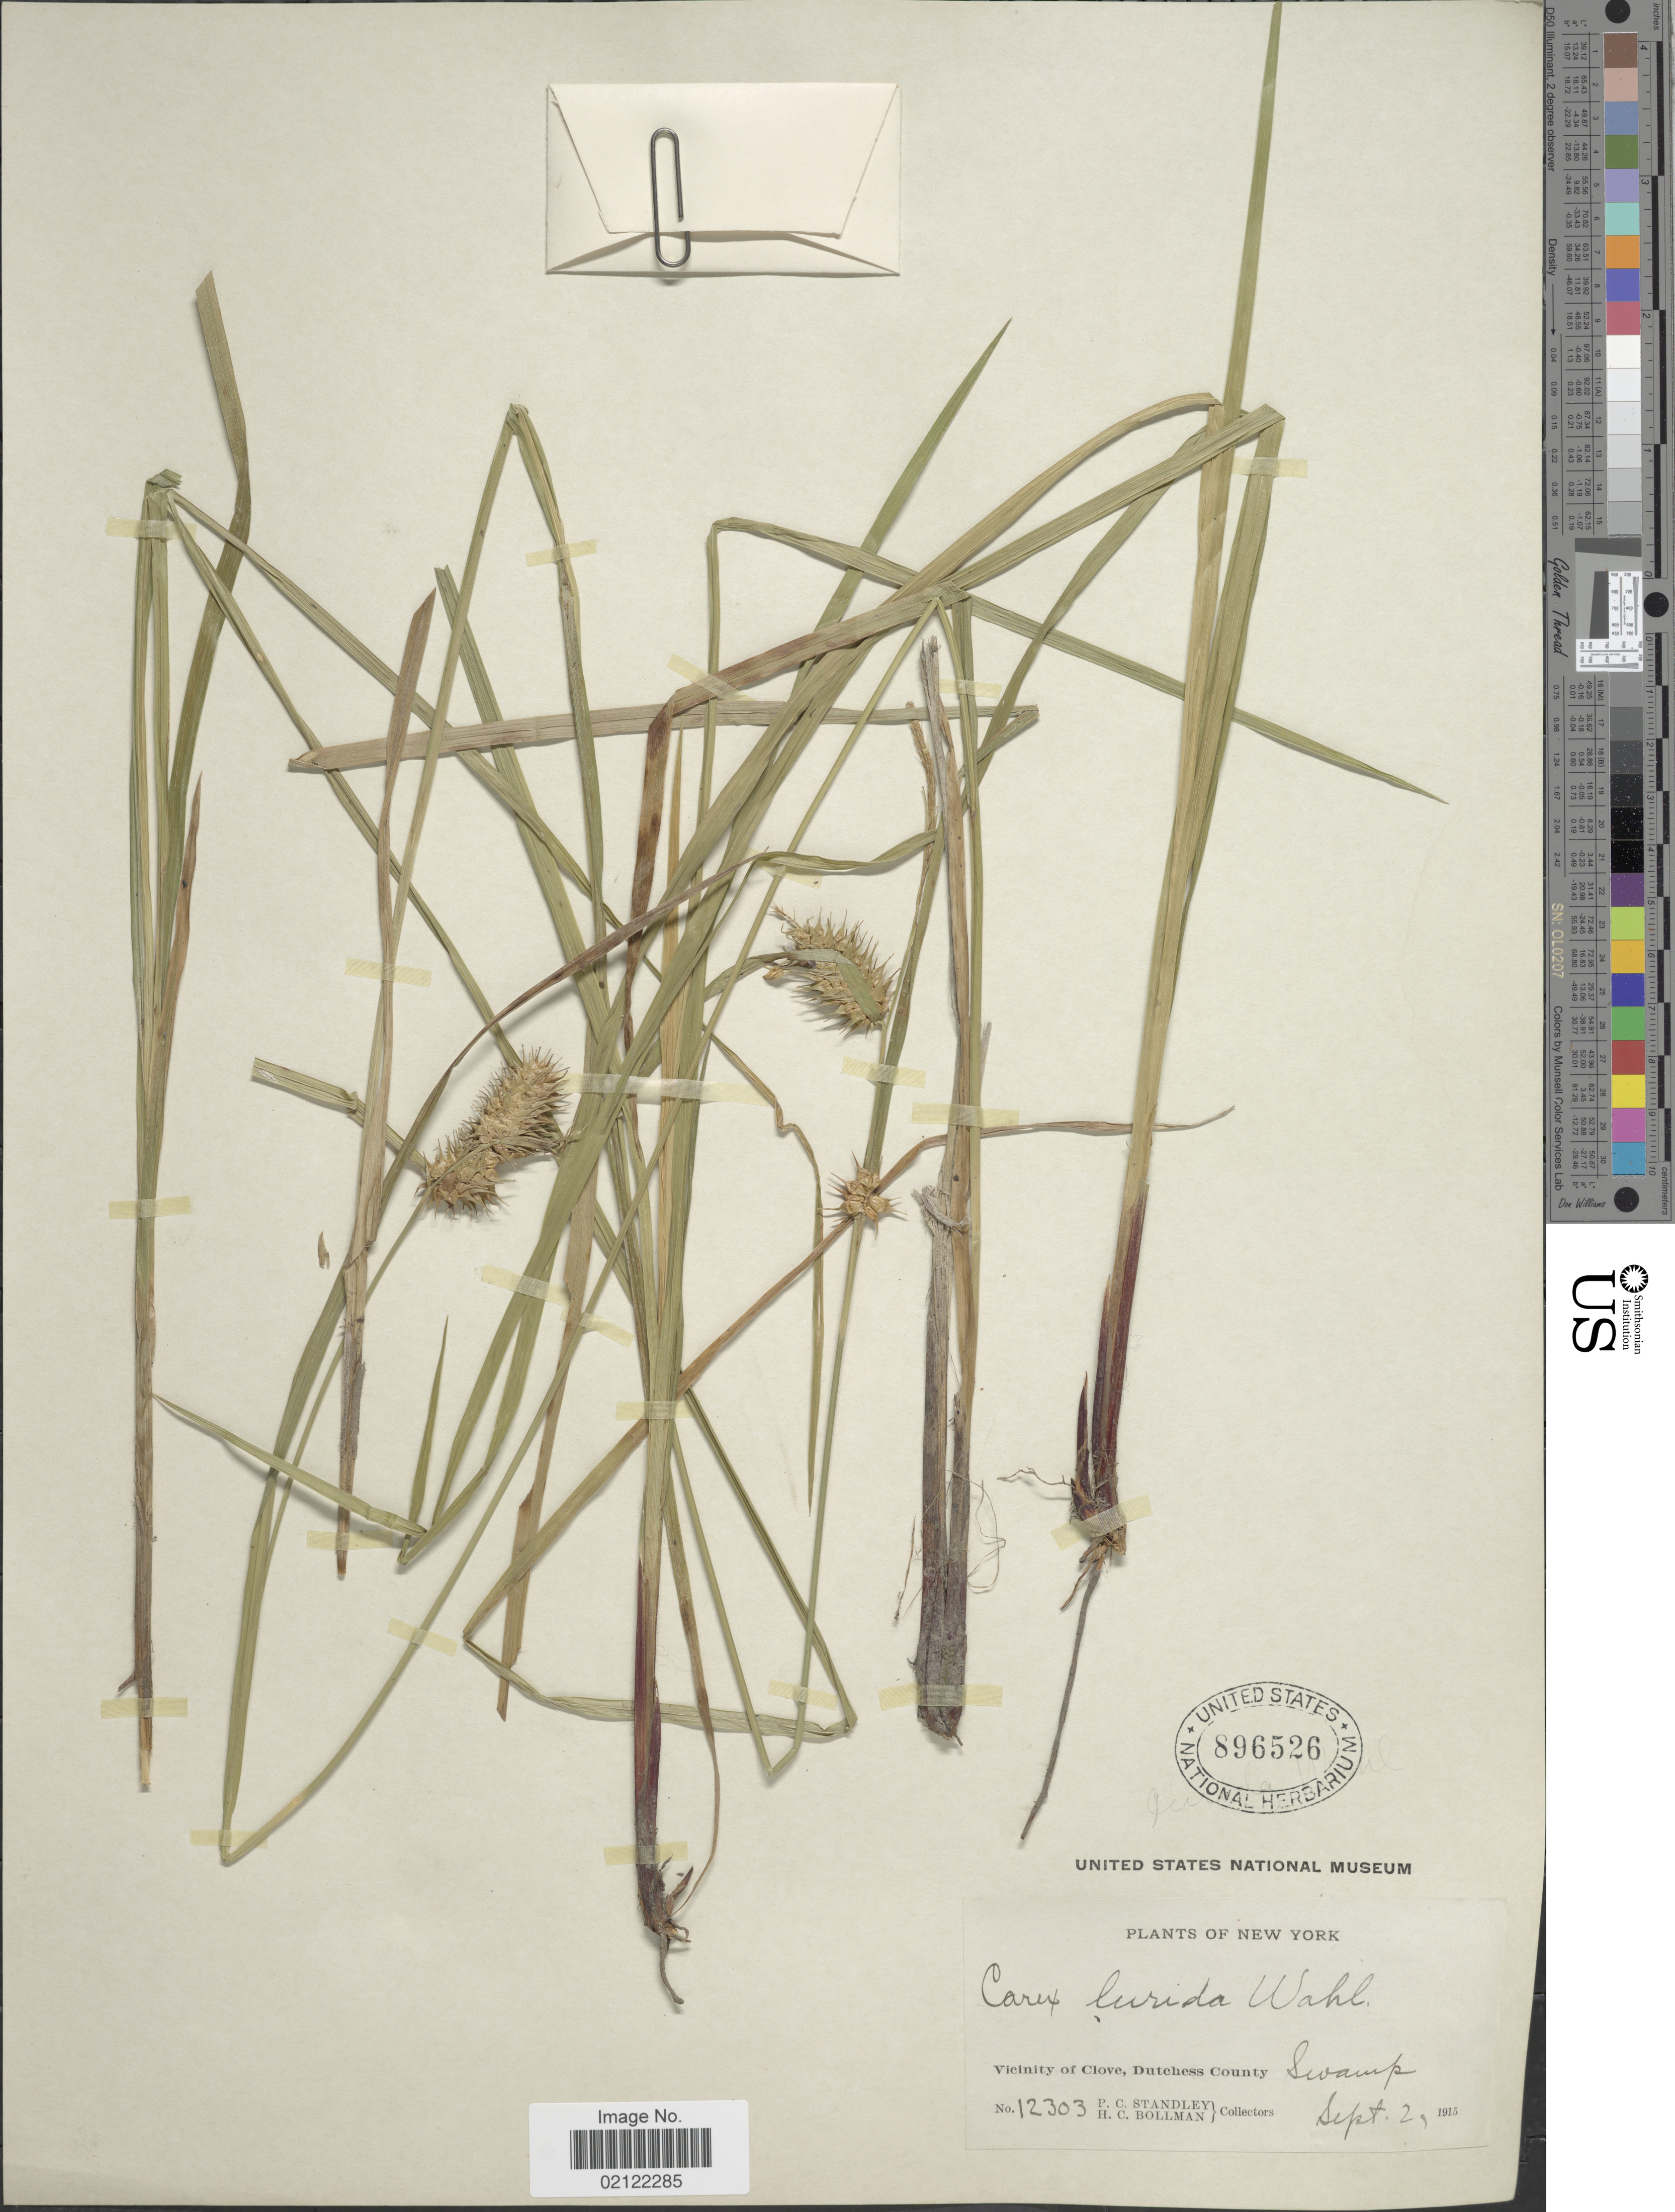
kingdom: Plantae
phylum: Tracheophyta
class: Liliopsida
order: Poales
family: Cyperaceae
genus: Carex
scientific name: Carex lurida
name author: Wahlenb.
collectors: P. C. Standley & H. C. Bollman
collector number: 12303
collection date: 1915-09-02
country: United States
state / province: New York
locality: Vicinity of Clove, Dutchess County. Swamp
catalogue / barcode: US 896526